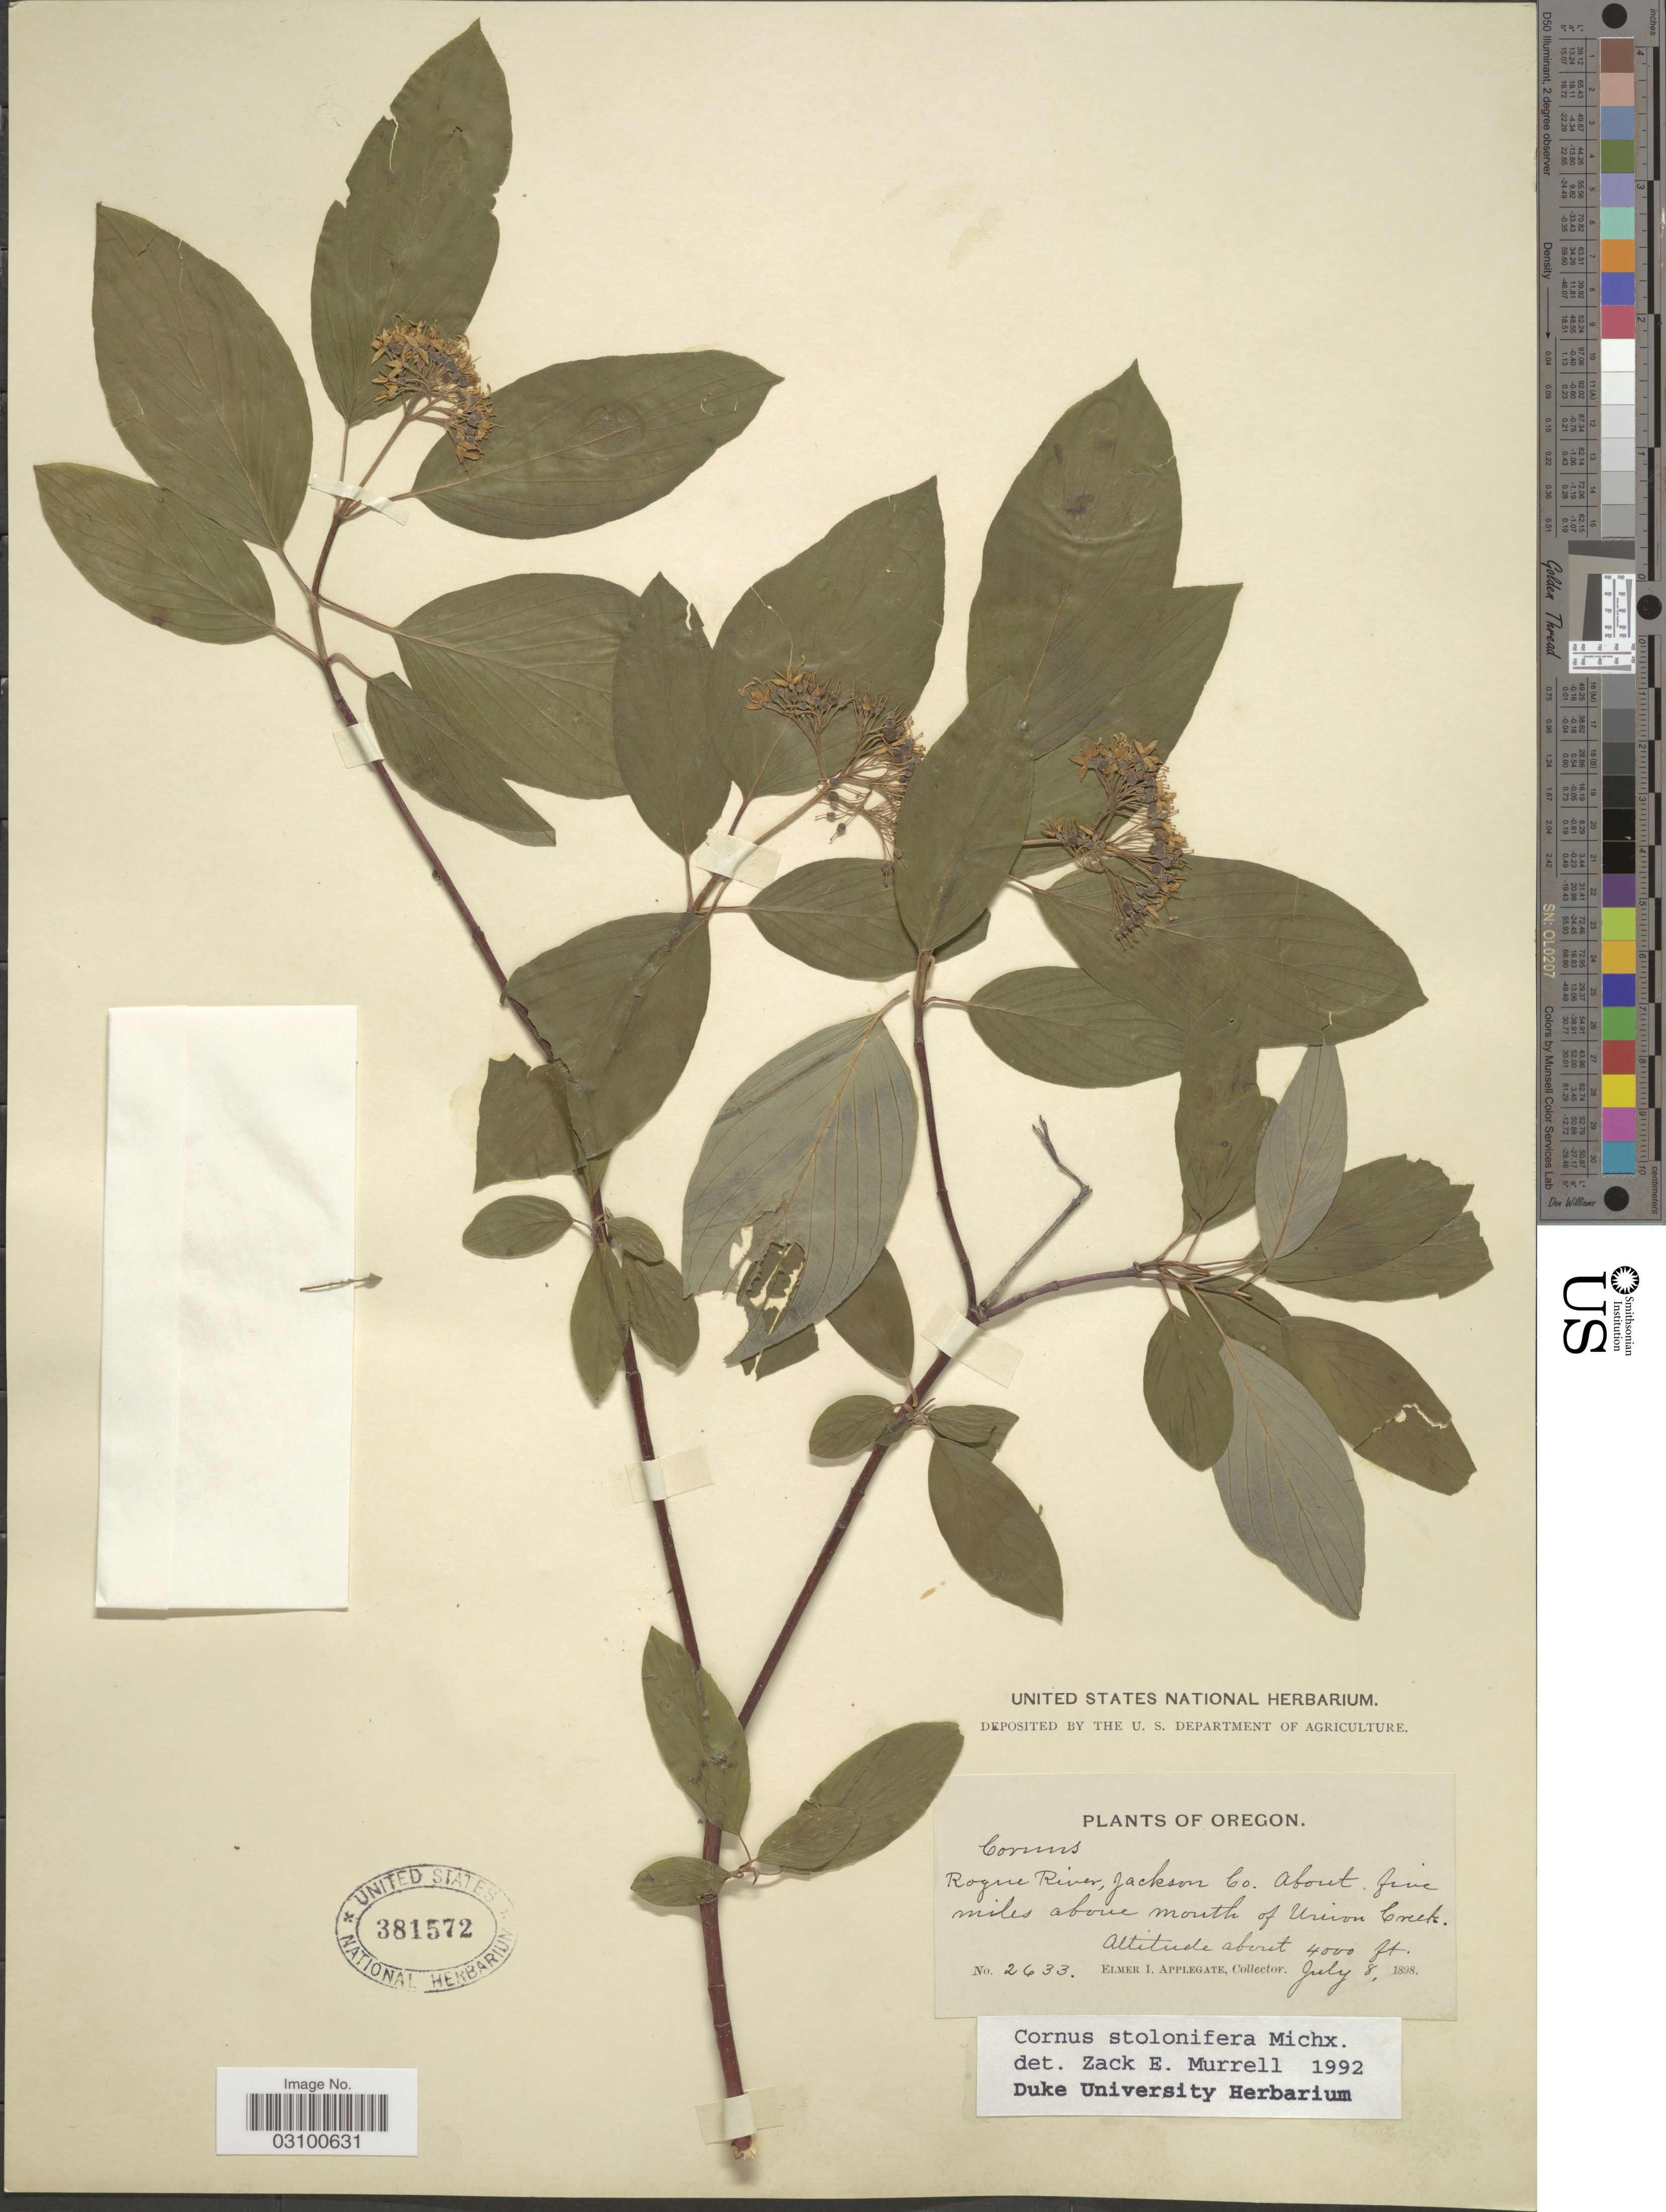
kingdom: Plantae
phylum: Tracheophyta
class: Magnoliopsida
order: Cornales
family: Cornaceae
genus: Cornus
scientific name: Cornus sericea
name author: L.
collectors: E. I. Applegate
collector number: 2633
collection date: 1898-07-08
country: United States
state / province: Oregon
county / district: Jackson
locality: Rogue River, Jackson Co. About five miles above mouth of Union Creek.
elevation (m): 1219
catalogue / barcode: US 381572